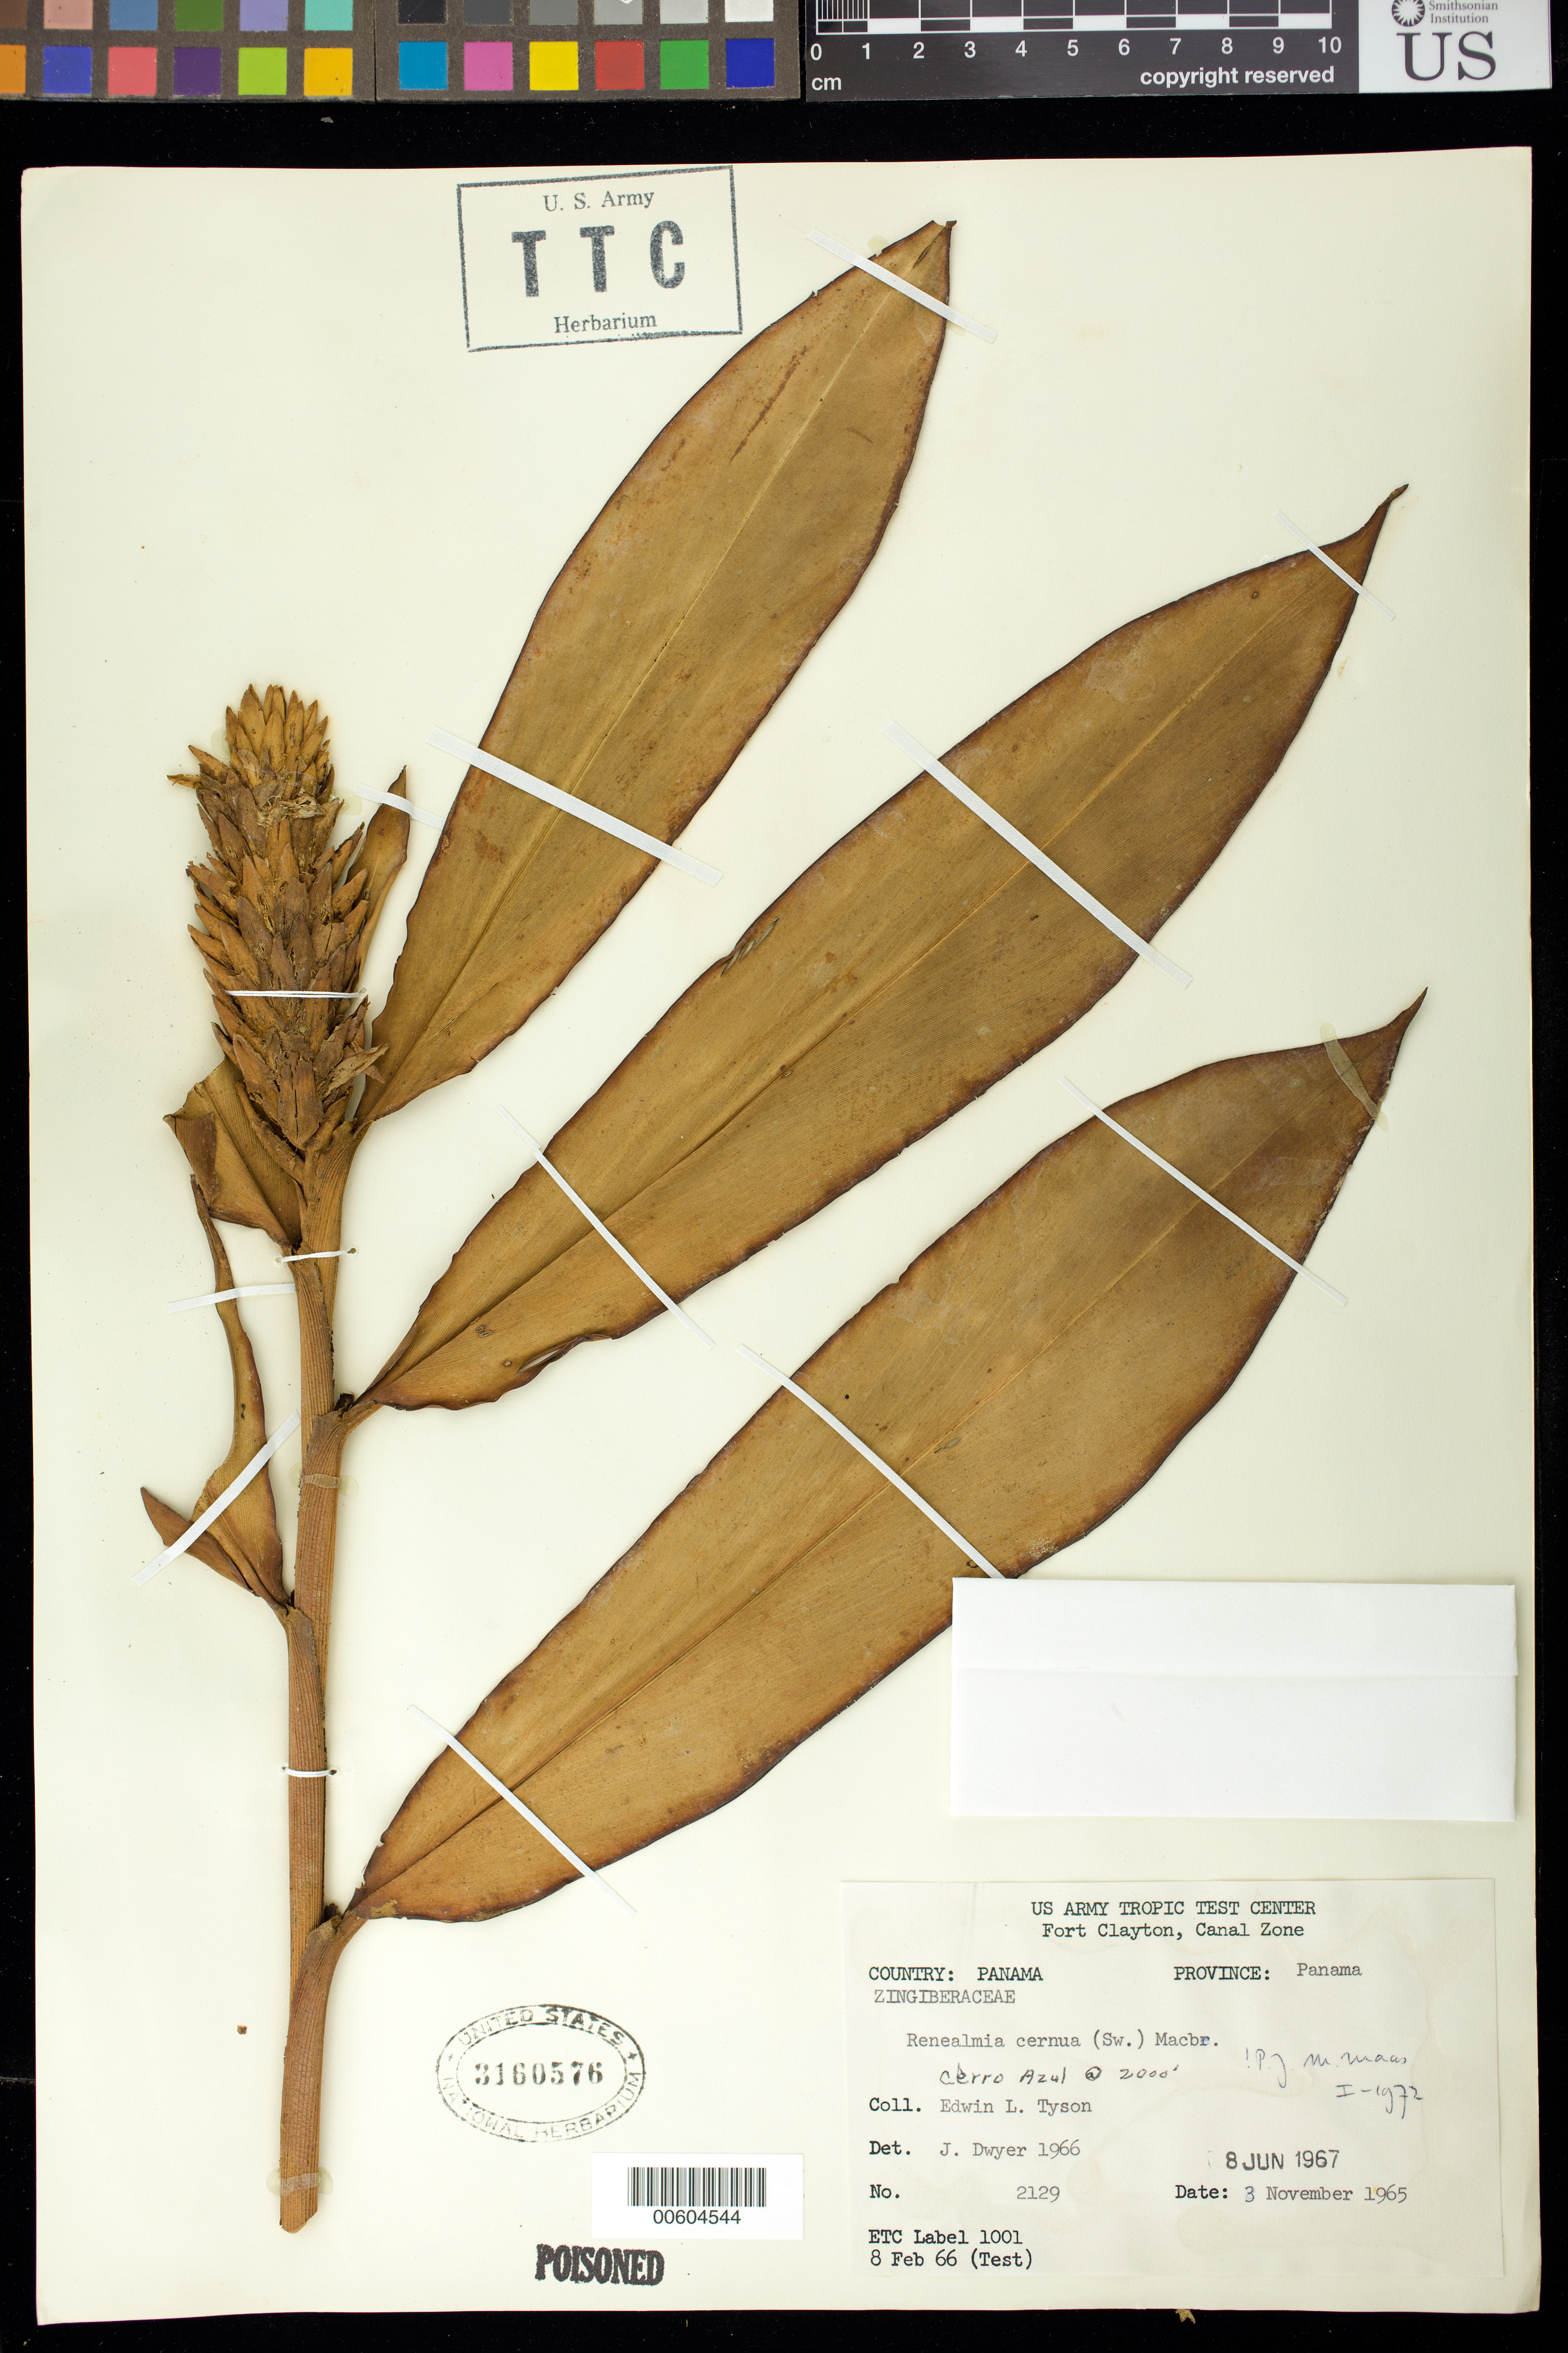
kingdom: Plantae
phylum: Tracheophyta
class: Liliopsida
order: Zingiberales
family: Zingiberaceae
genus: Renealmia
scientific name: Renealmia cernua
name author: (Sw. ex Roem. & Schult.) J.F. Macbr.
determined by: Dwyer, J. D., (MO), Missouri Botanical Garden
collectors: E. L. Tyson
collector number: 2129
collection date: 1967-06-08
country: Panama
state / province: Panamá Oeste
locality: Fort Clayton, Cerro Azul.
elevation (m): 610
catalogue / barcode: US 3160576